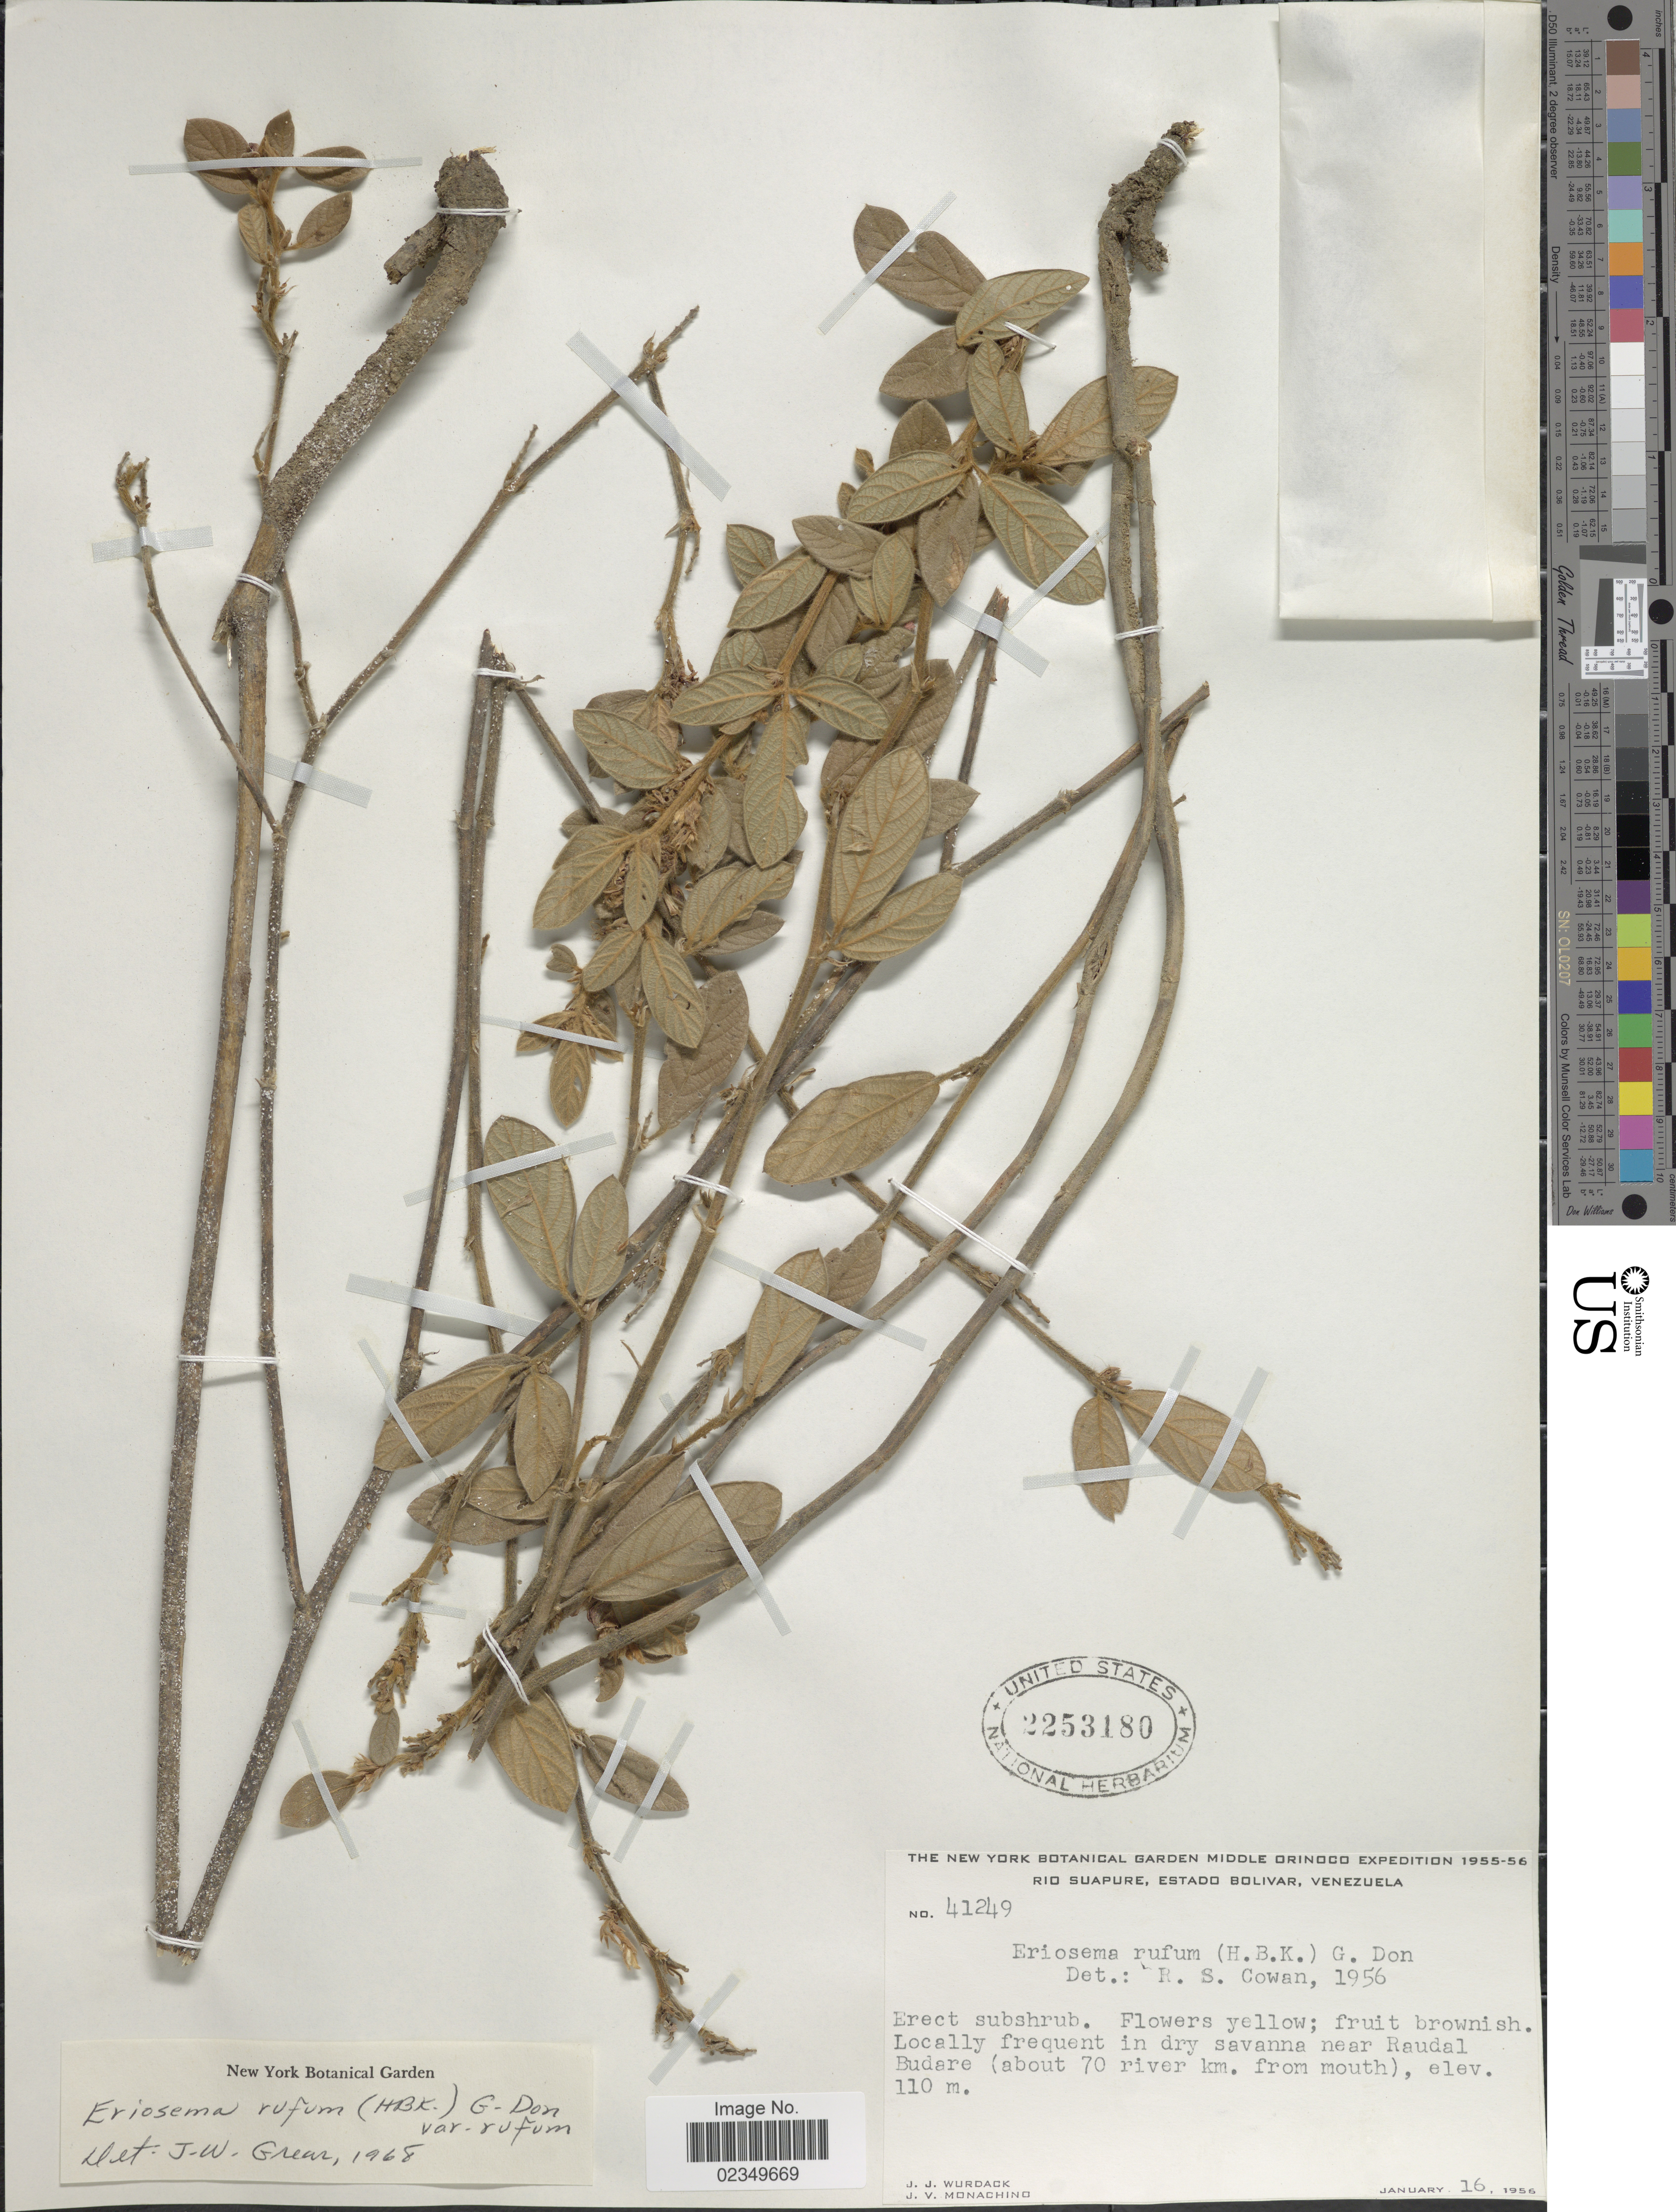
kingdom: Plantae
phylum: Tracheophyta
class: Magnoliopsida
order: Fabales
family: Fabaceae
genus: Eriosema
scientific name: Eriosema rufum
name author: (Kunth) G. Don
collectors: J. J. Wurdack & J. V. Monachino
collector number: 41249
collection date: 1956-01-16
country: Venezuela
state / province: Bolivar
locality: Rio Suapure, in dry savanna near Raudal Budare (about 70 river km. from mouth)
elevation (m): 110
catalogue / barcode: US 2253180